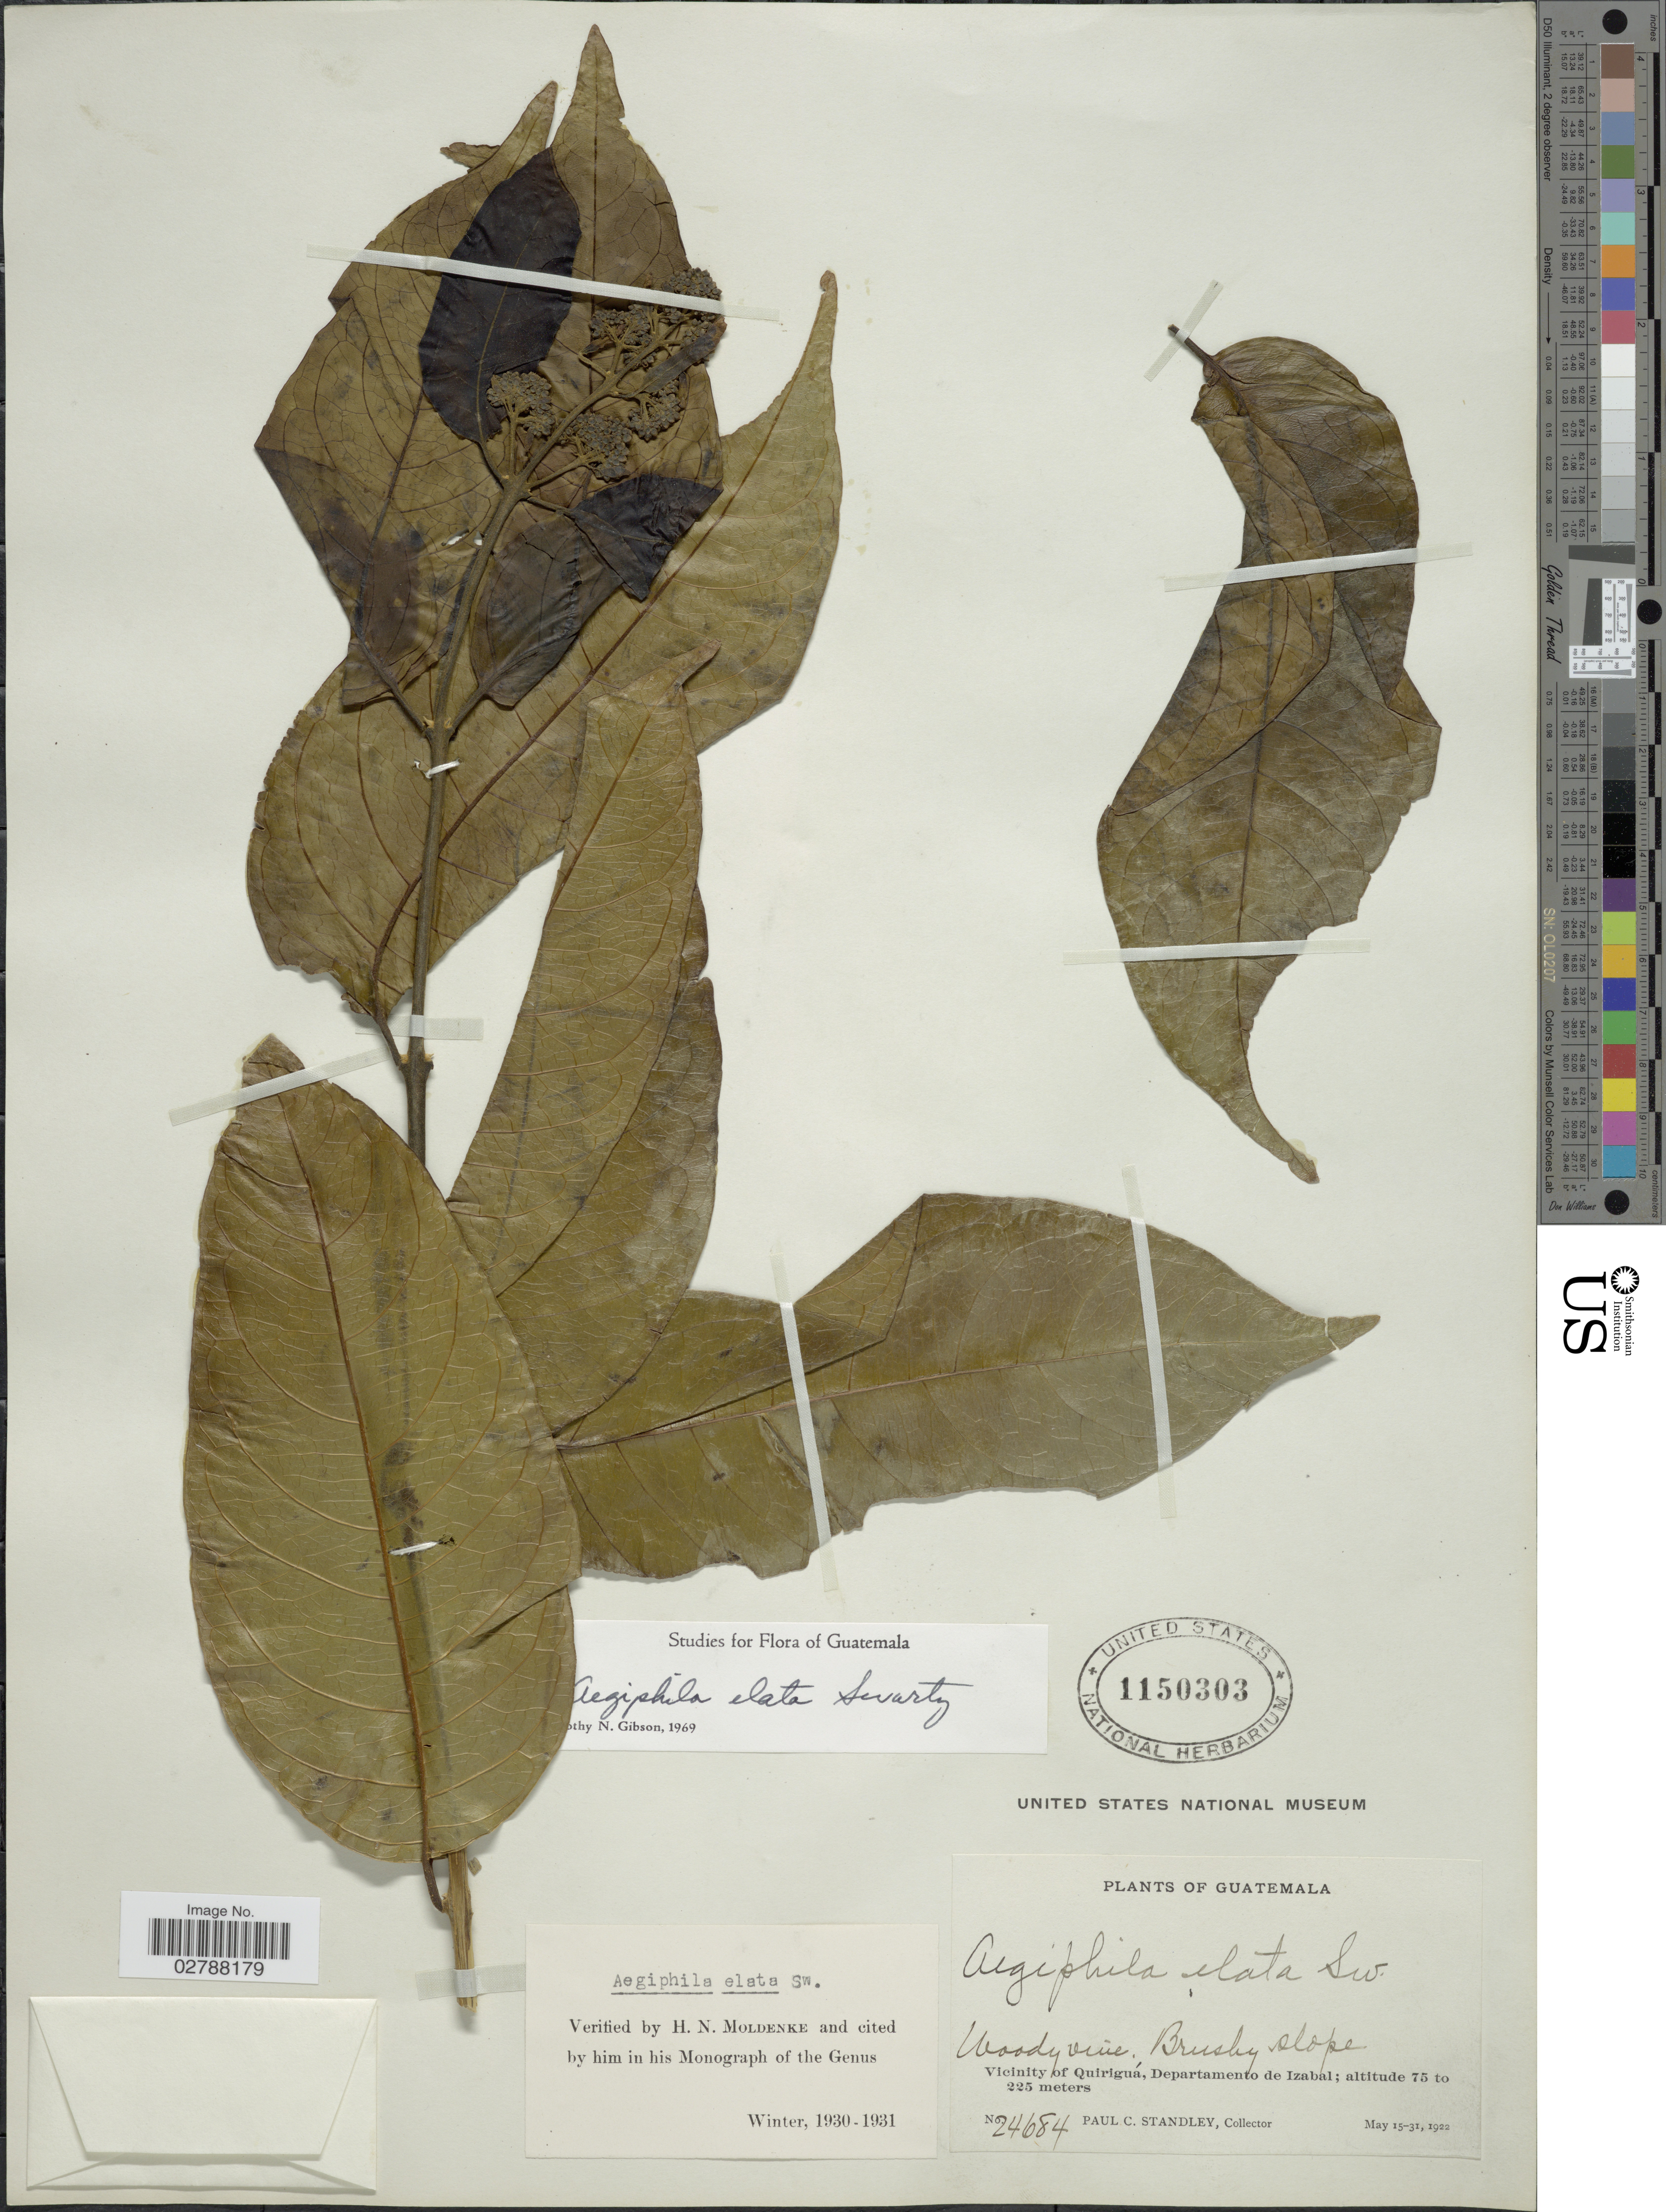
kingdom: Plantae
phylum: Tracheophyta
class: Magnoliopsida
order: Lamiales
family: Lamiaceae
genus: Aegiphila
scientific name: Aegiphila elata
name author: Sw.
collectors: P. C. Standley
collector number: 24684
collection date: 1922-05-15/1922-05-31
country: Guatemala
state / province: Izabal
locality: Vicinity of Quiriguá, Departamento de Izabal.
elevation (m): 75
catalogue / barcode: US 1150303